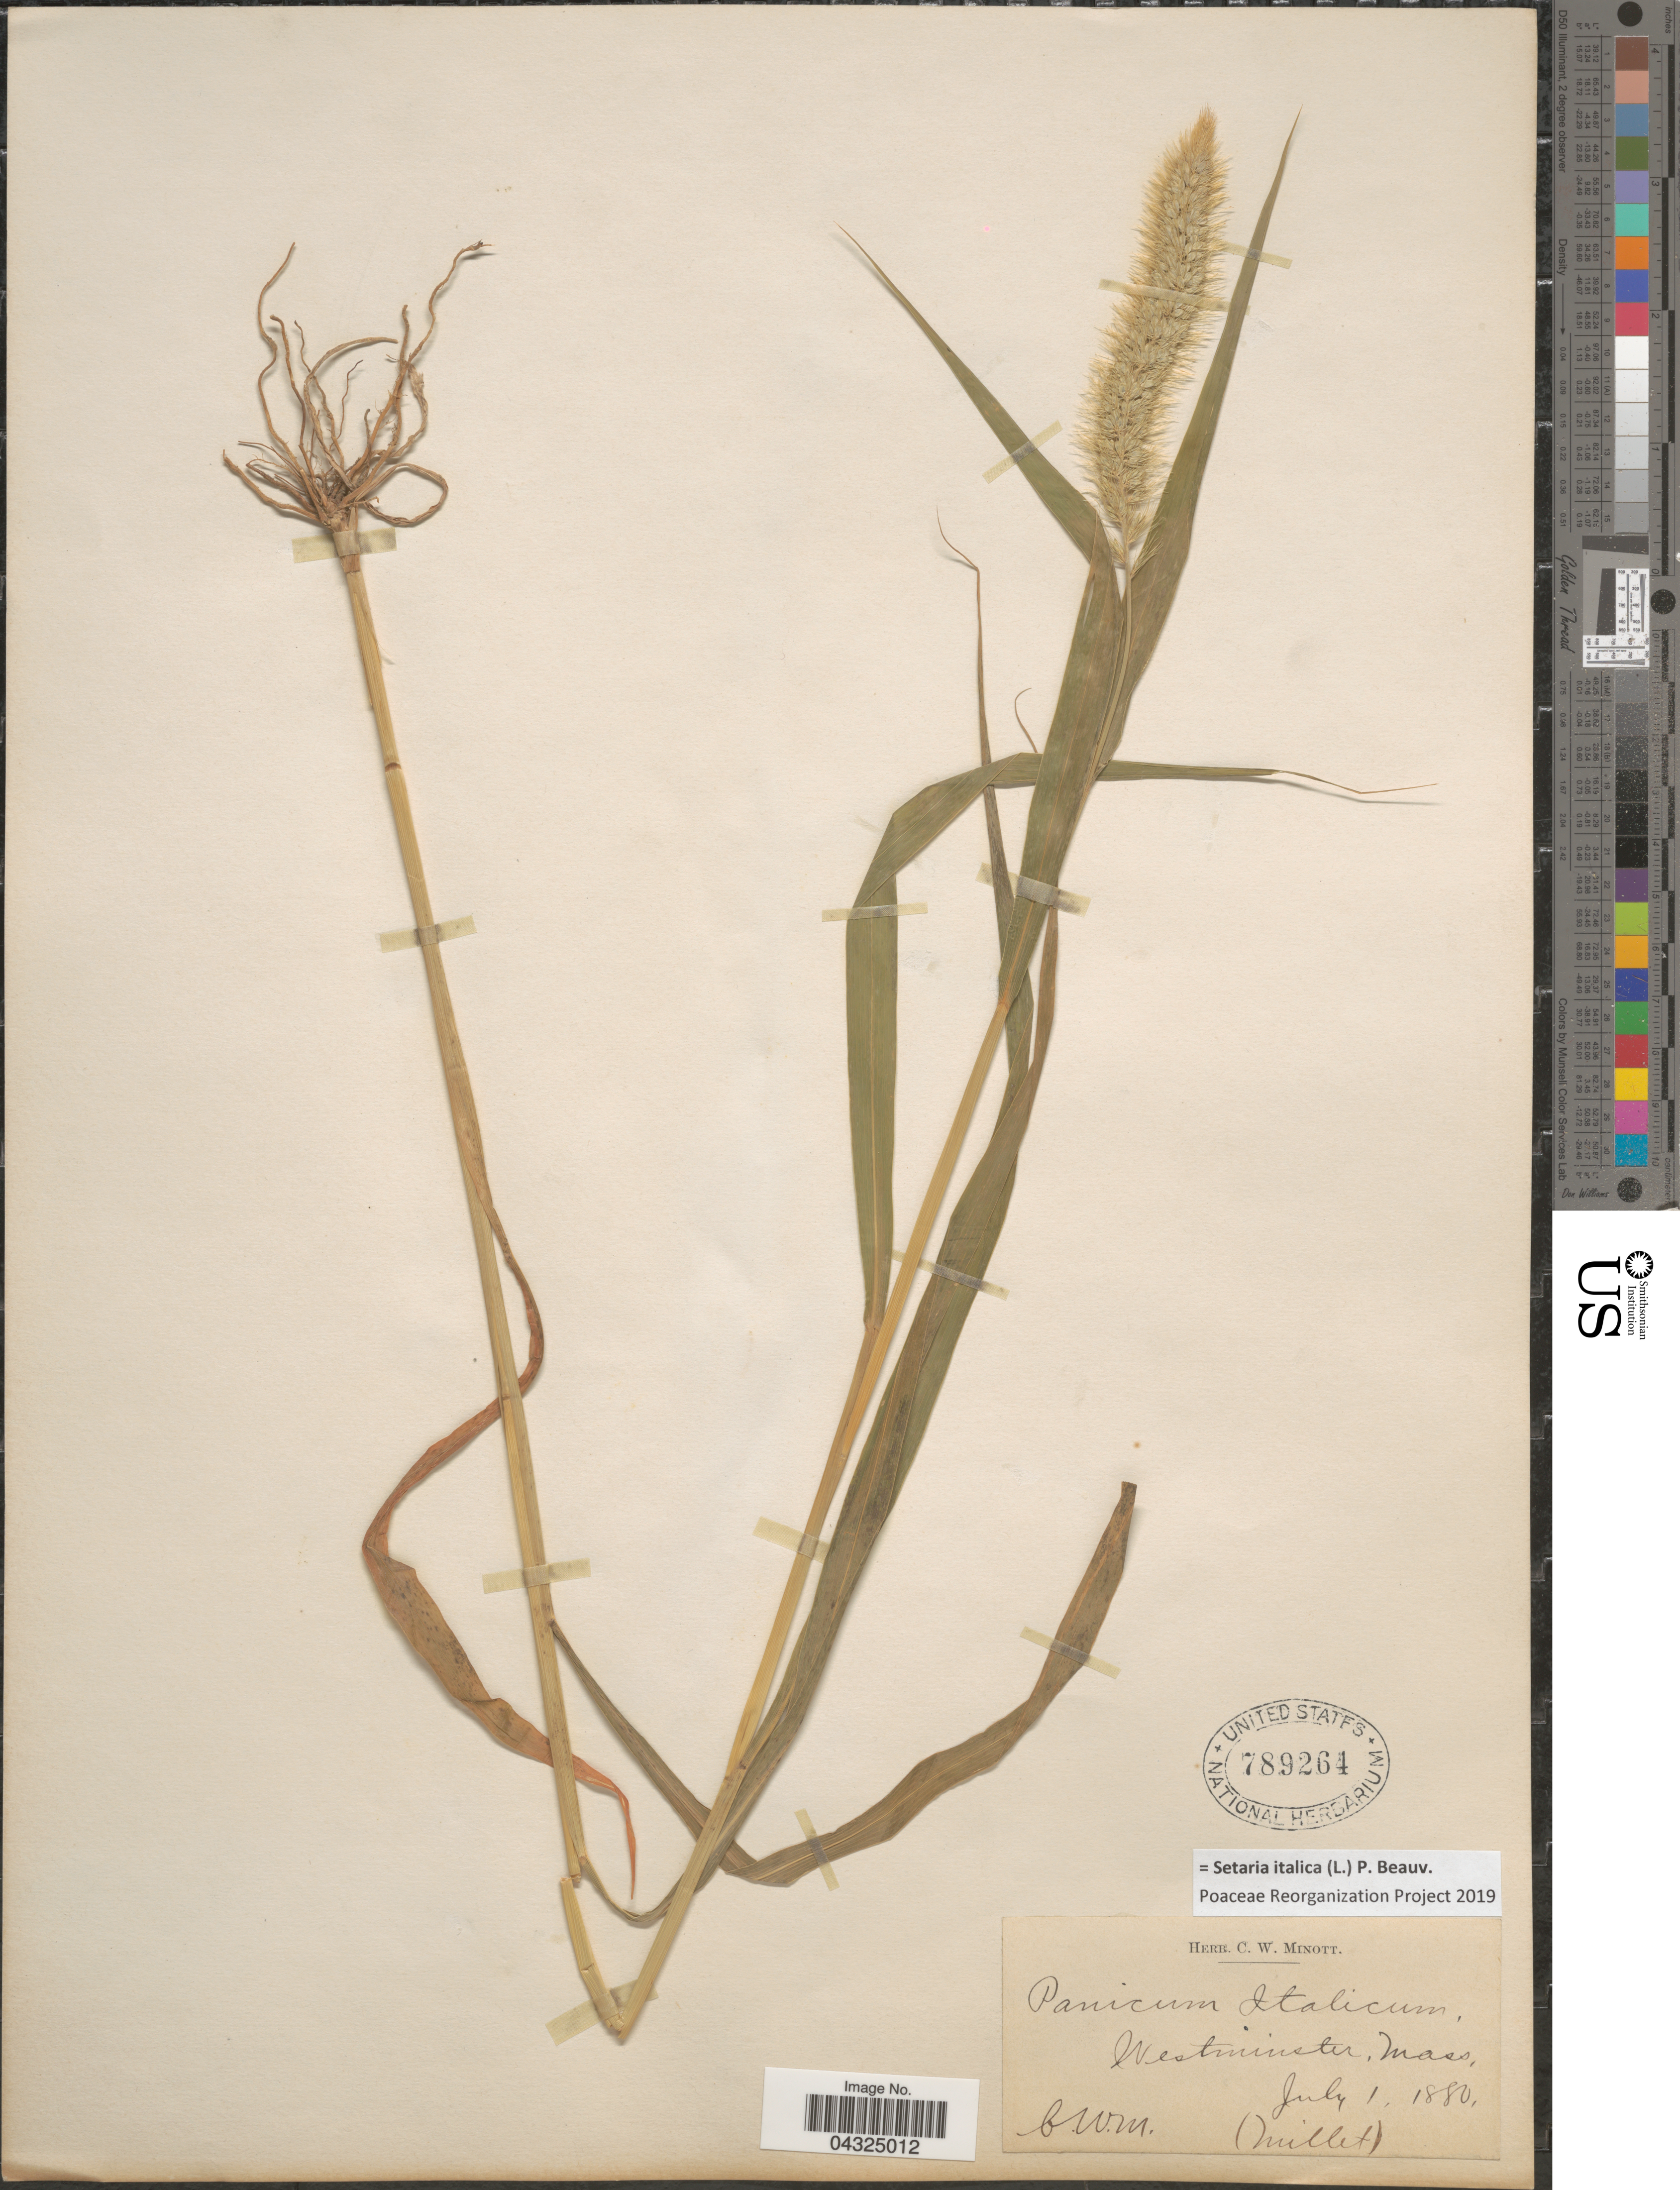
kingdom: Plantae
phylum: Tracheophyta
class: Liliopsida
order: Poales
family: Poaceae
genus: Setaria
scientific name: Setaria italica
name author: (L.) P. Beauv.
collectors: C. Minott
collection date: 1880-07-01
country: United States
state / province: Massachusetts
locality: Westminster.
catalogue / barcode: US 789264